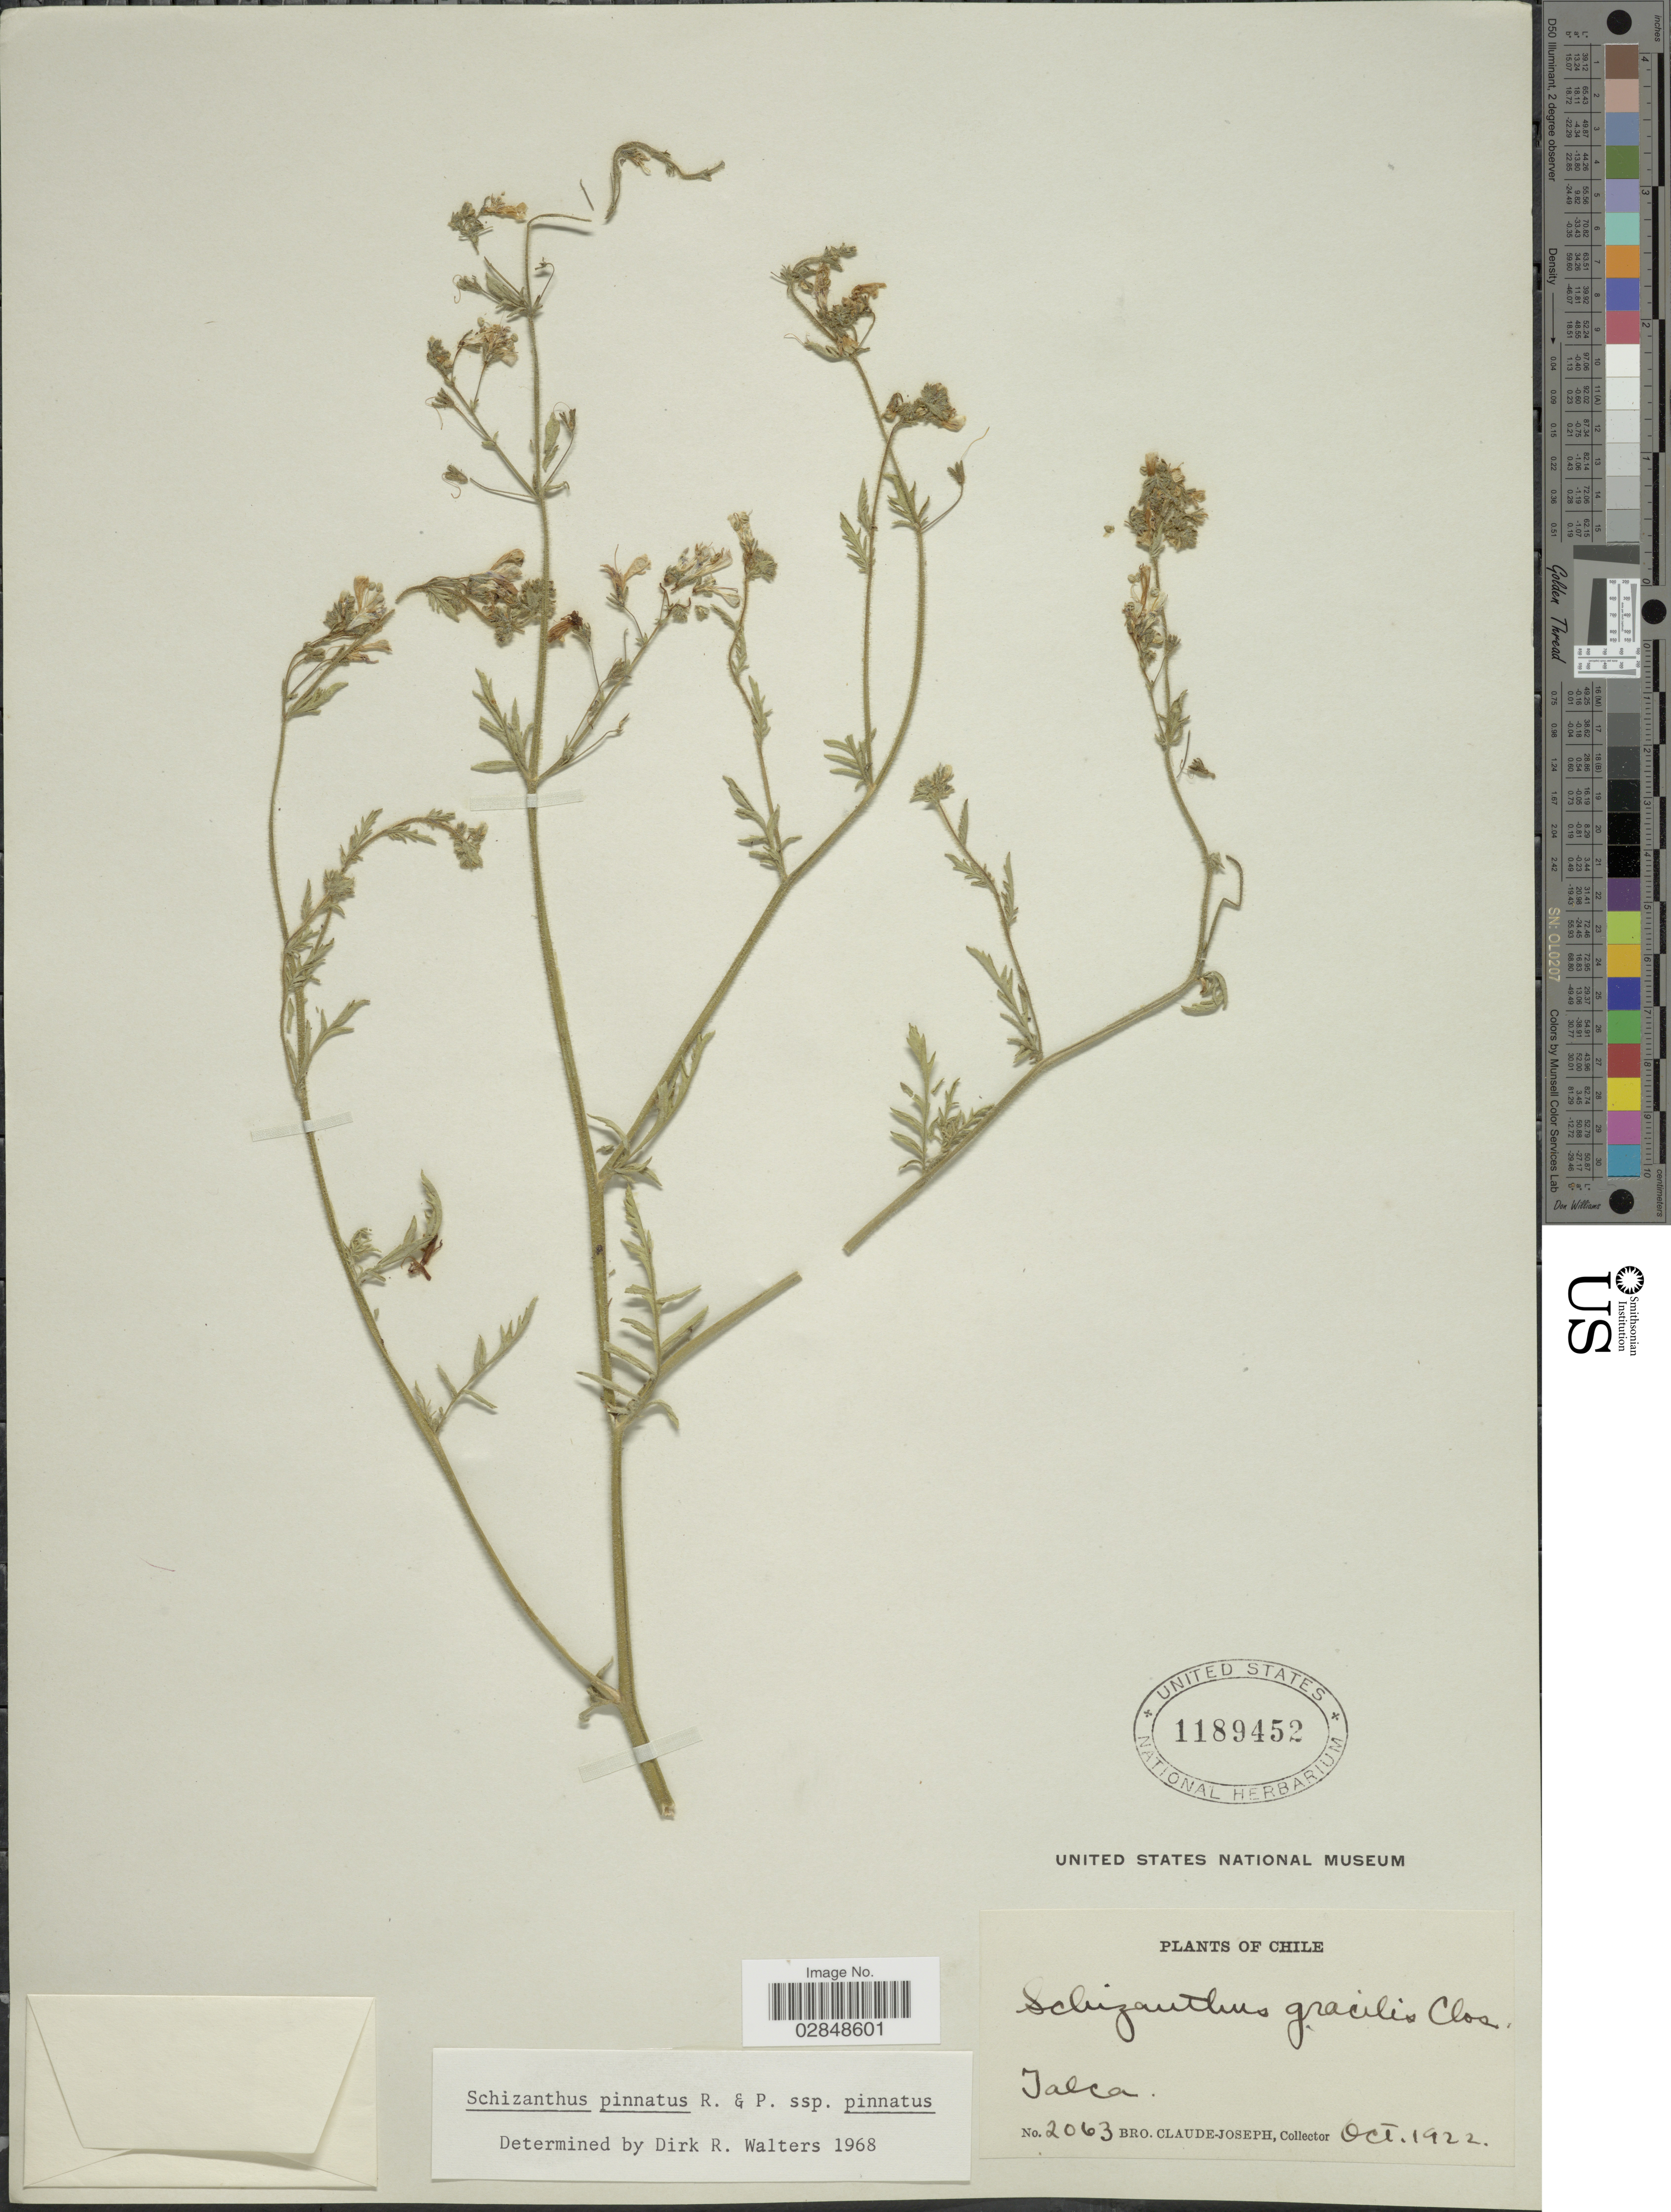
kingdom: Plantae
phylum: Tracheophyta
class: Magnoliopsida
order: Solanales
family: Solanaceae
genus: Schizanthus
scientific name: Schizanthus pinnatus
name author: Ruiz & Pav.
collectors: Bro. Claude-Joseph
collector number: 2063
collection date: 1922-10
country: Chile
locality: Talca.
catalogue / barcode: US 1189452